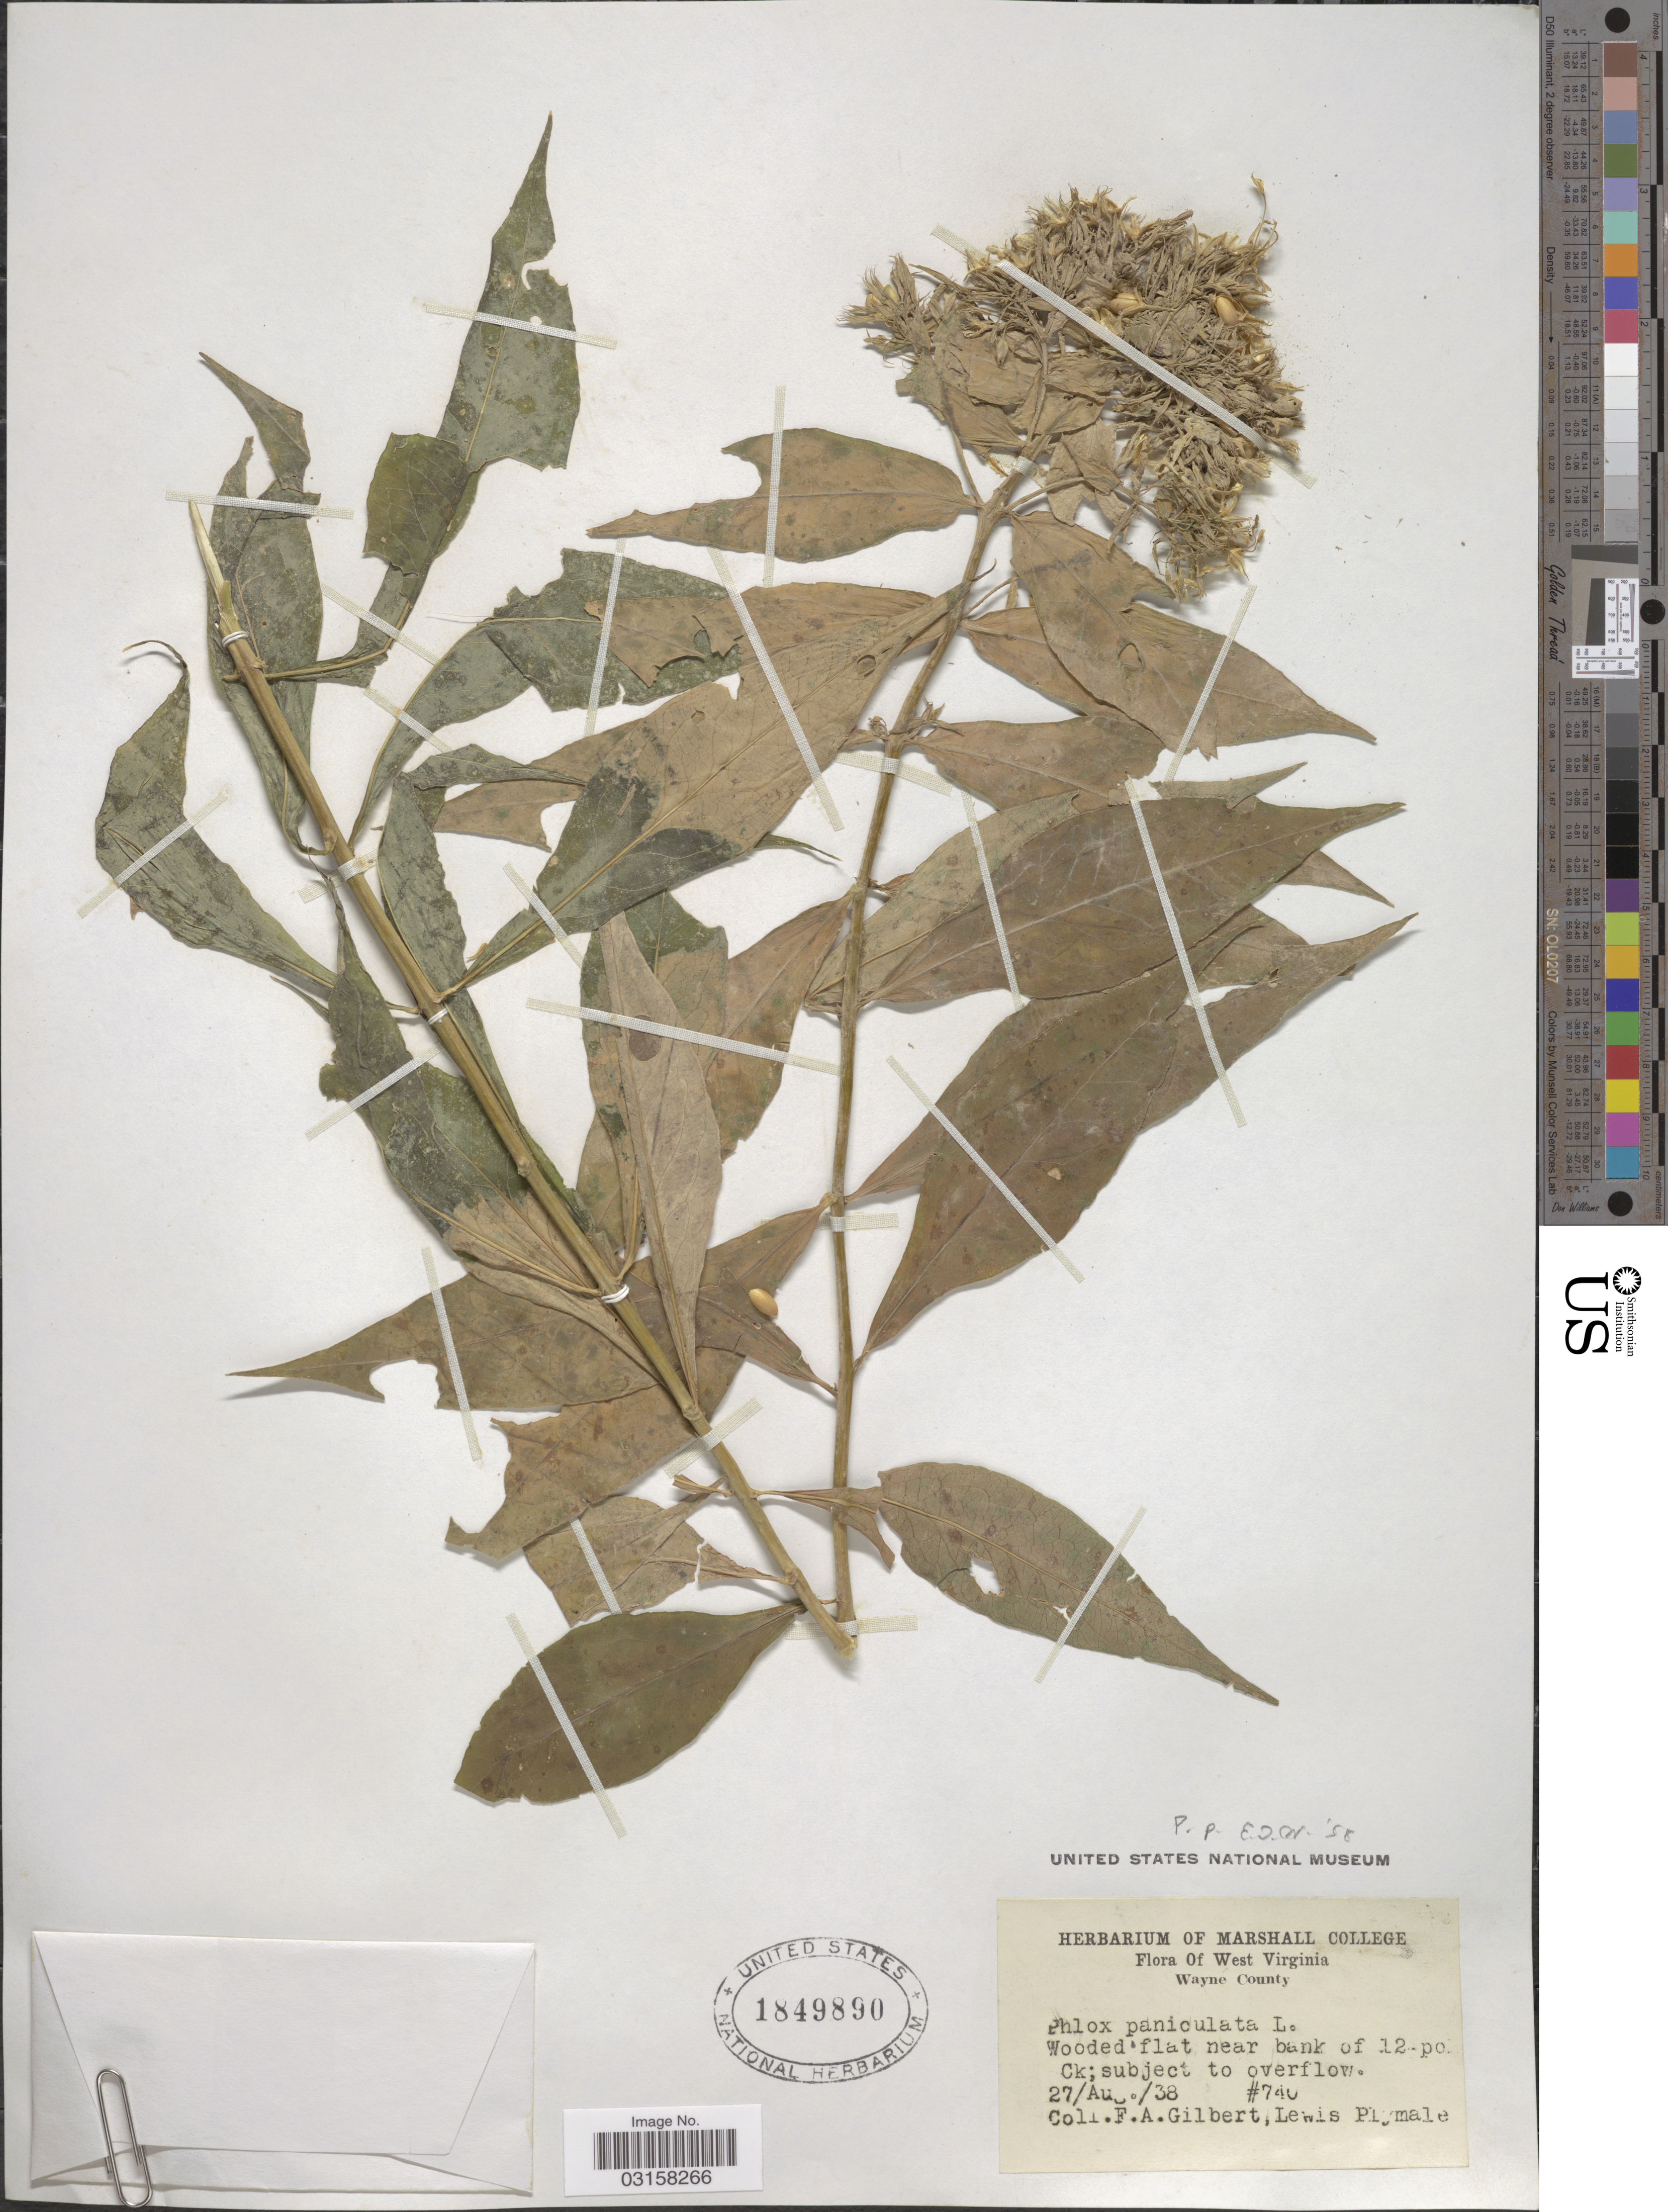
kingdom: Plantae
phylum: Tracheophyta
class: Magnoliopsida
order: Ericales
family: Polemoniaceae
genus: Phlox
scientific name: Phlox paniculata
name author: L.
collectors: F. A. Gilbert & L. Plymale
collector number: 740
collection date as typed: Transcribed d/m/y: 27/8/38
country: United States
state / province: West Virginia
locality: Wooded flat near bank of 12-po Ck.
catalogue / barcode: US 1849890